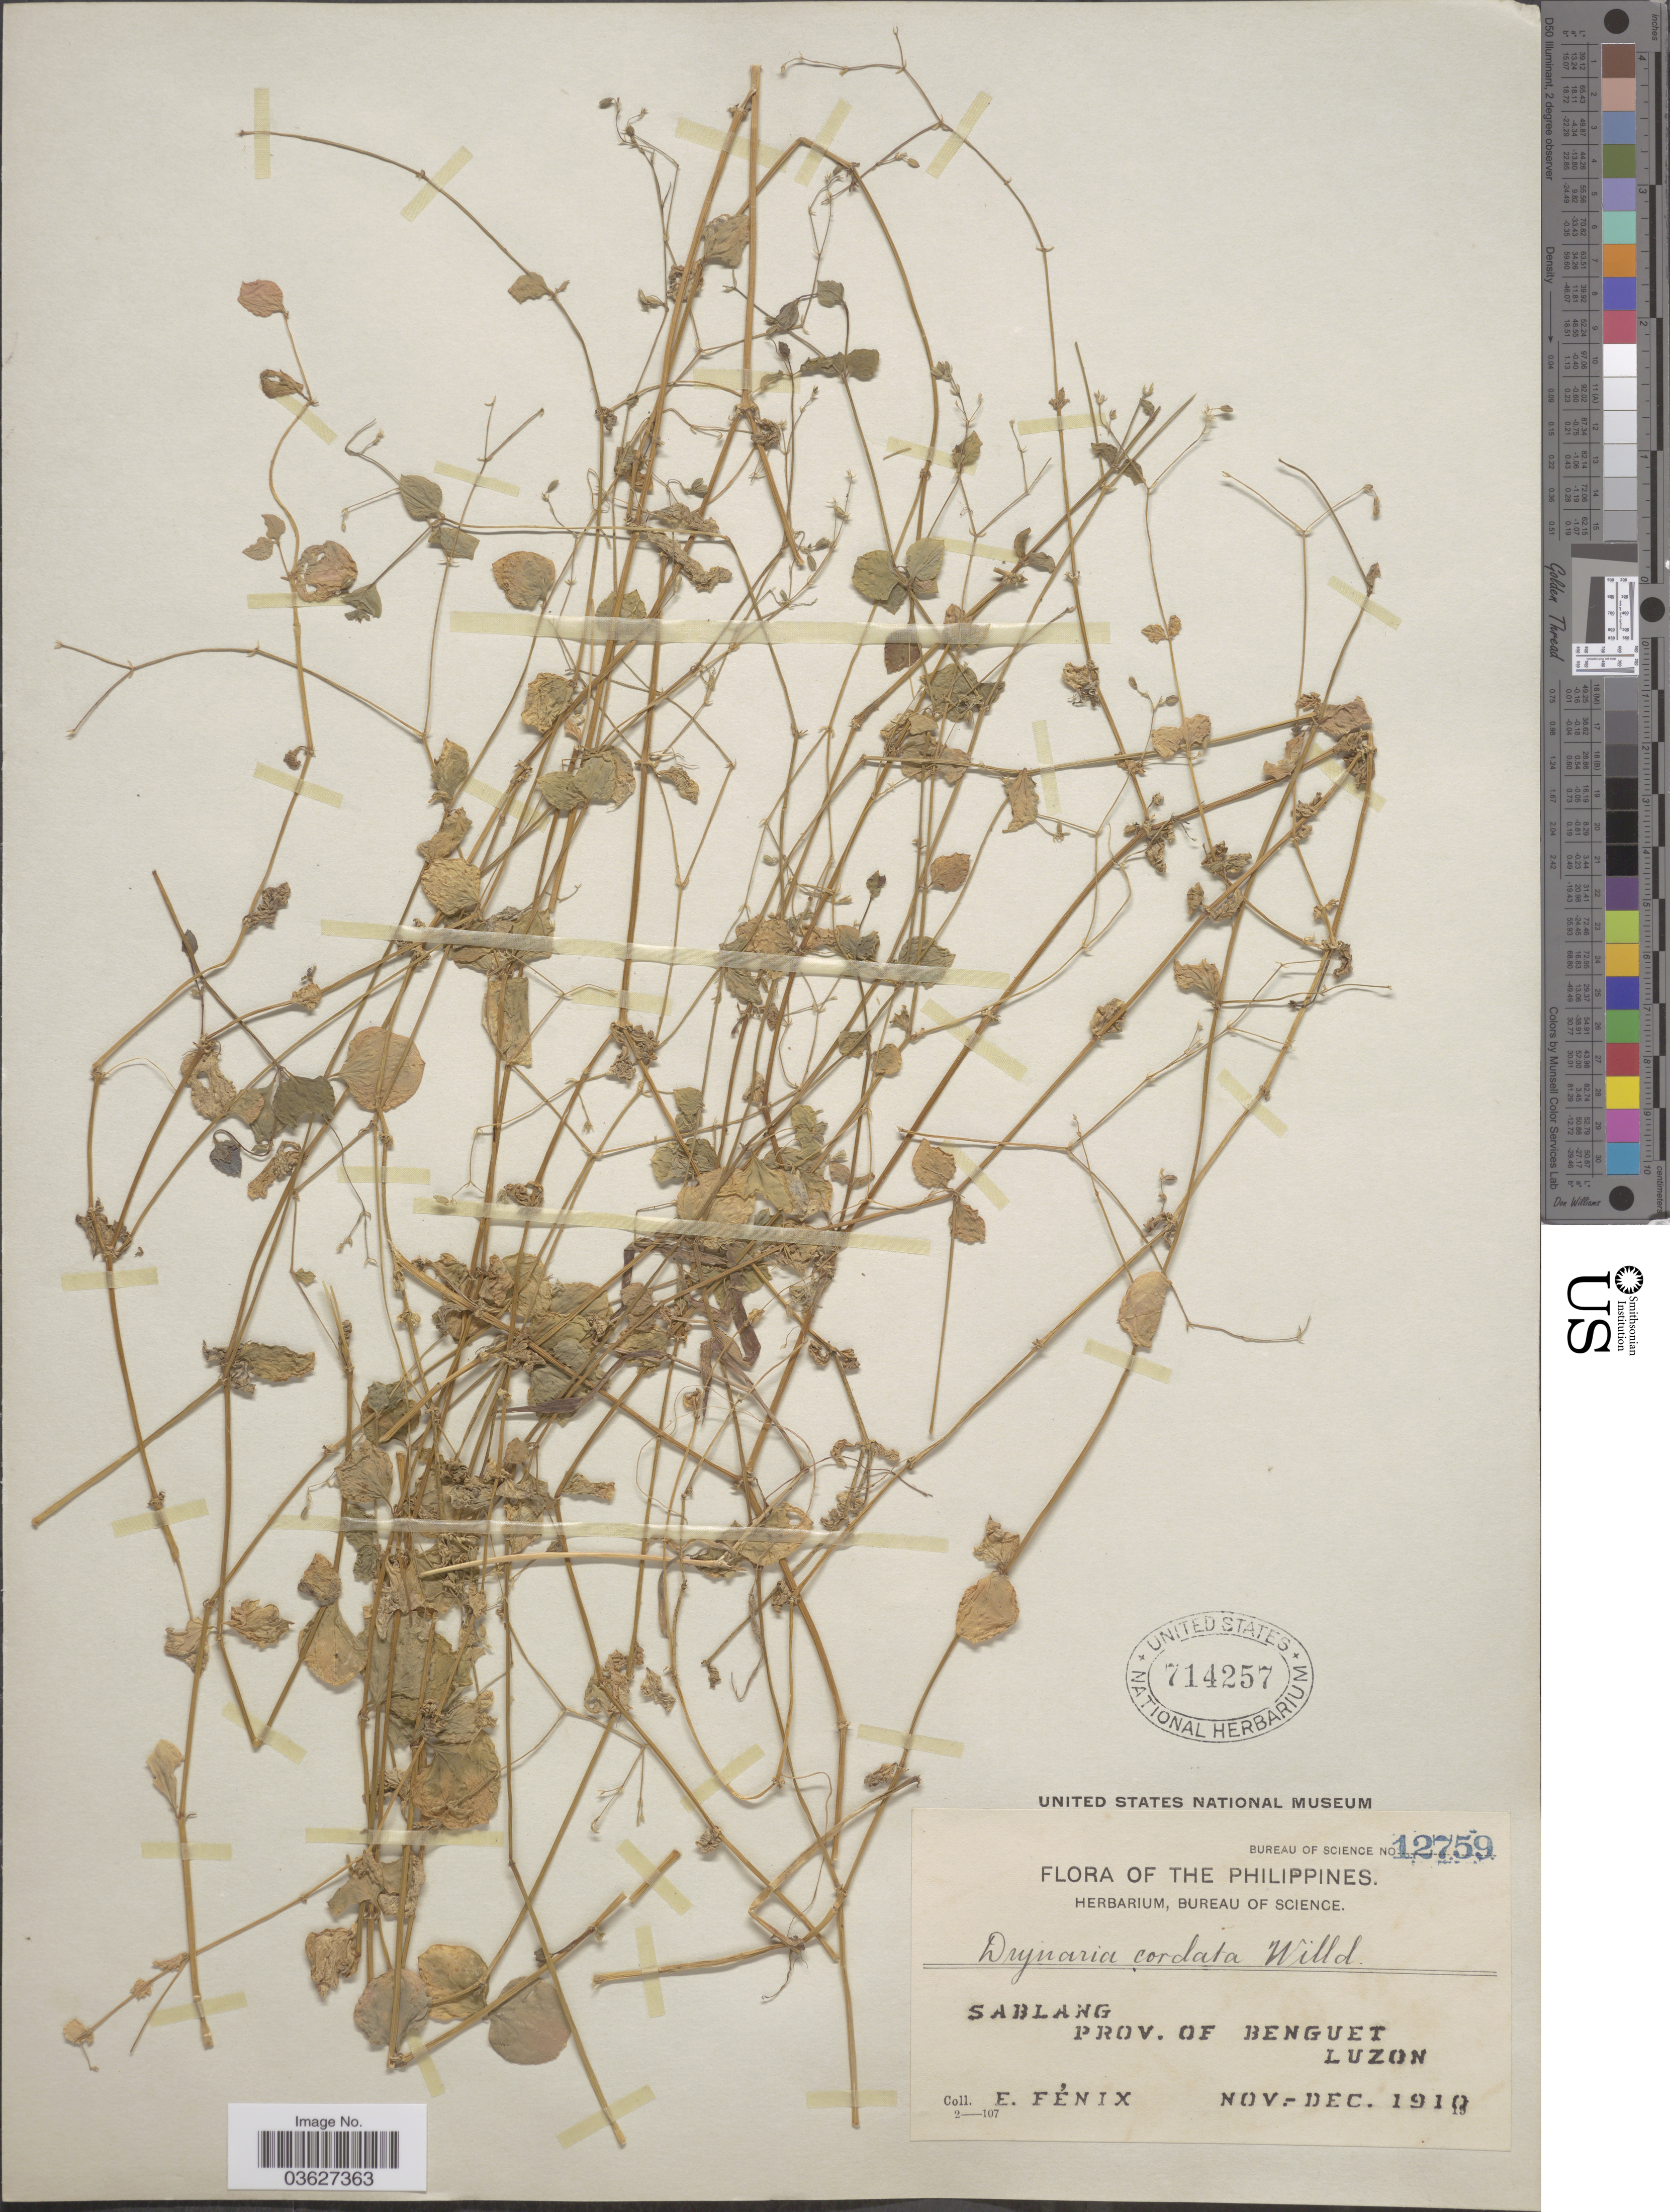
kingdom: Plantae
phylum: Tracheophyta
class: Magnoliopsida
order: Caryophyllales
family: Caryophyllaceae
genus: Drymaria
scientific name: Drymaria cordata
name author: (L.) Willd. ex Schult.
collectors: E. Fénix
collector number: Bureau of Science 12759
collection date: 1910-11/1910-12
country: Philippines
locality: Sablang, Prov. of Benguet, Luzon.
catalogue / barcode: US 714257